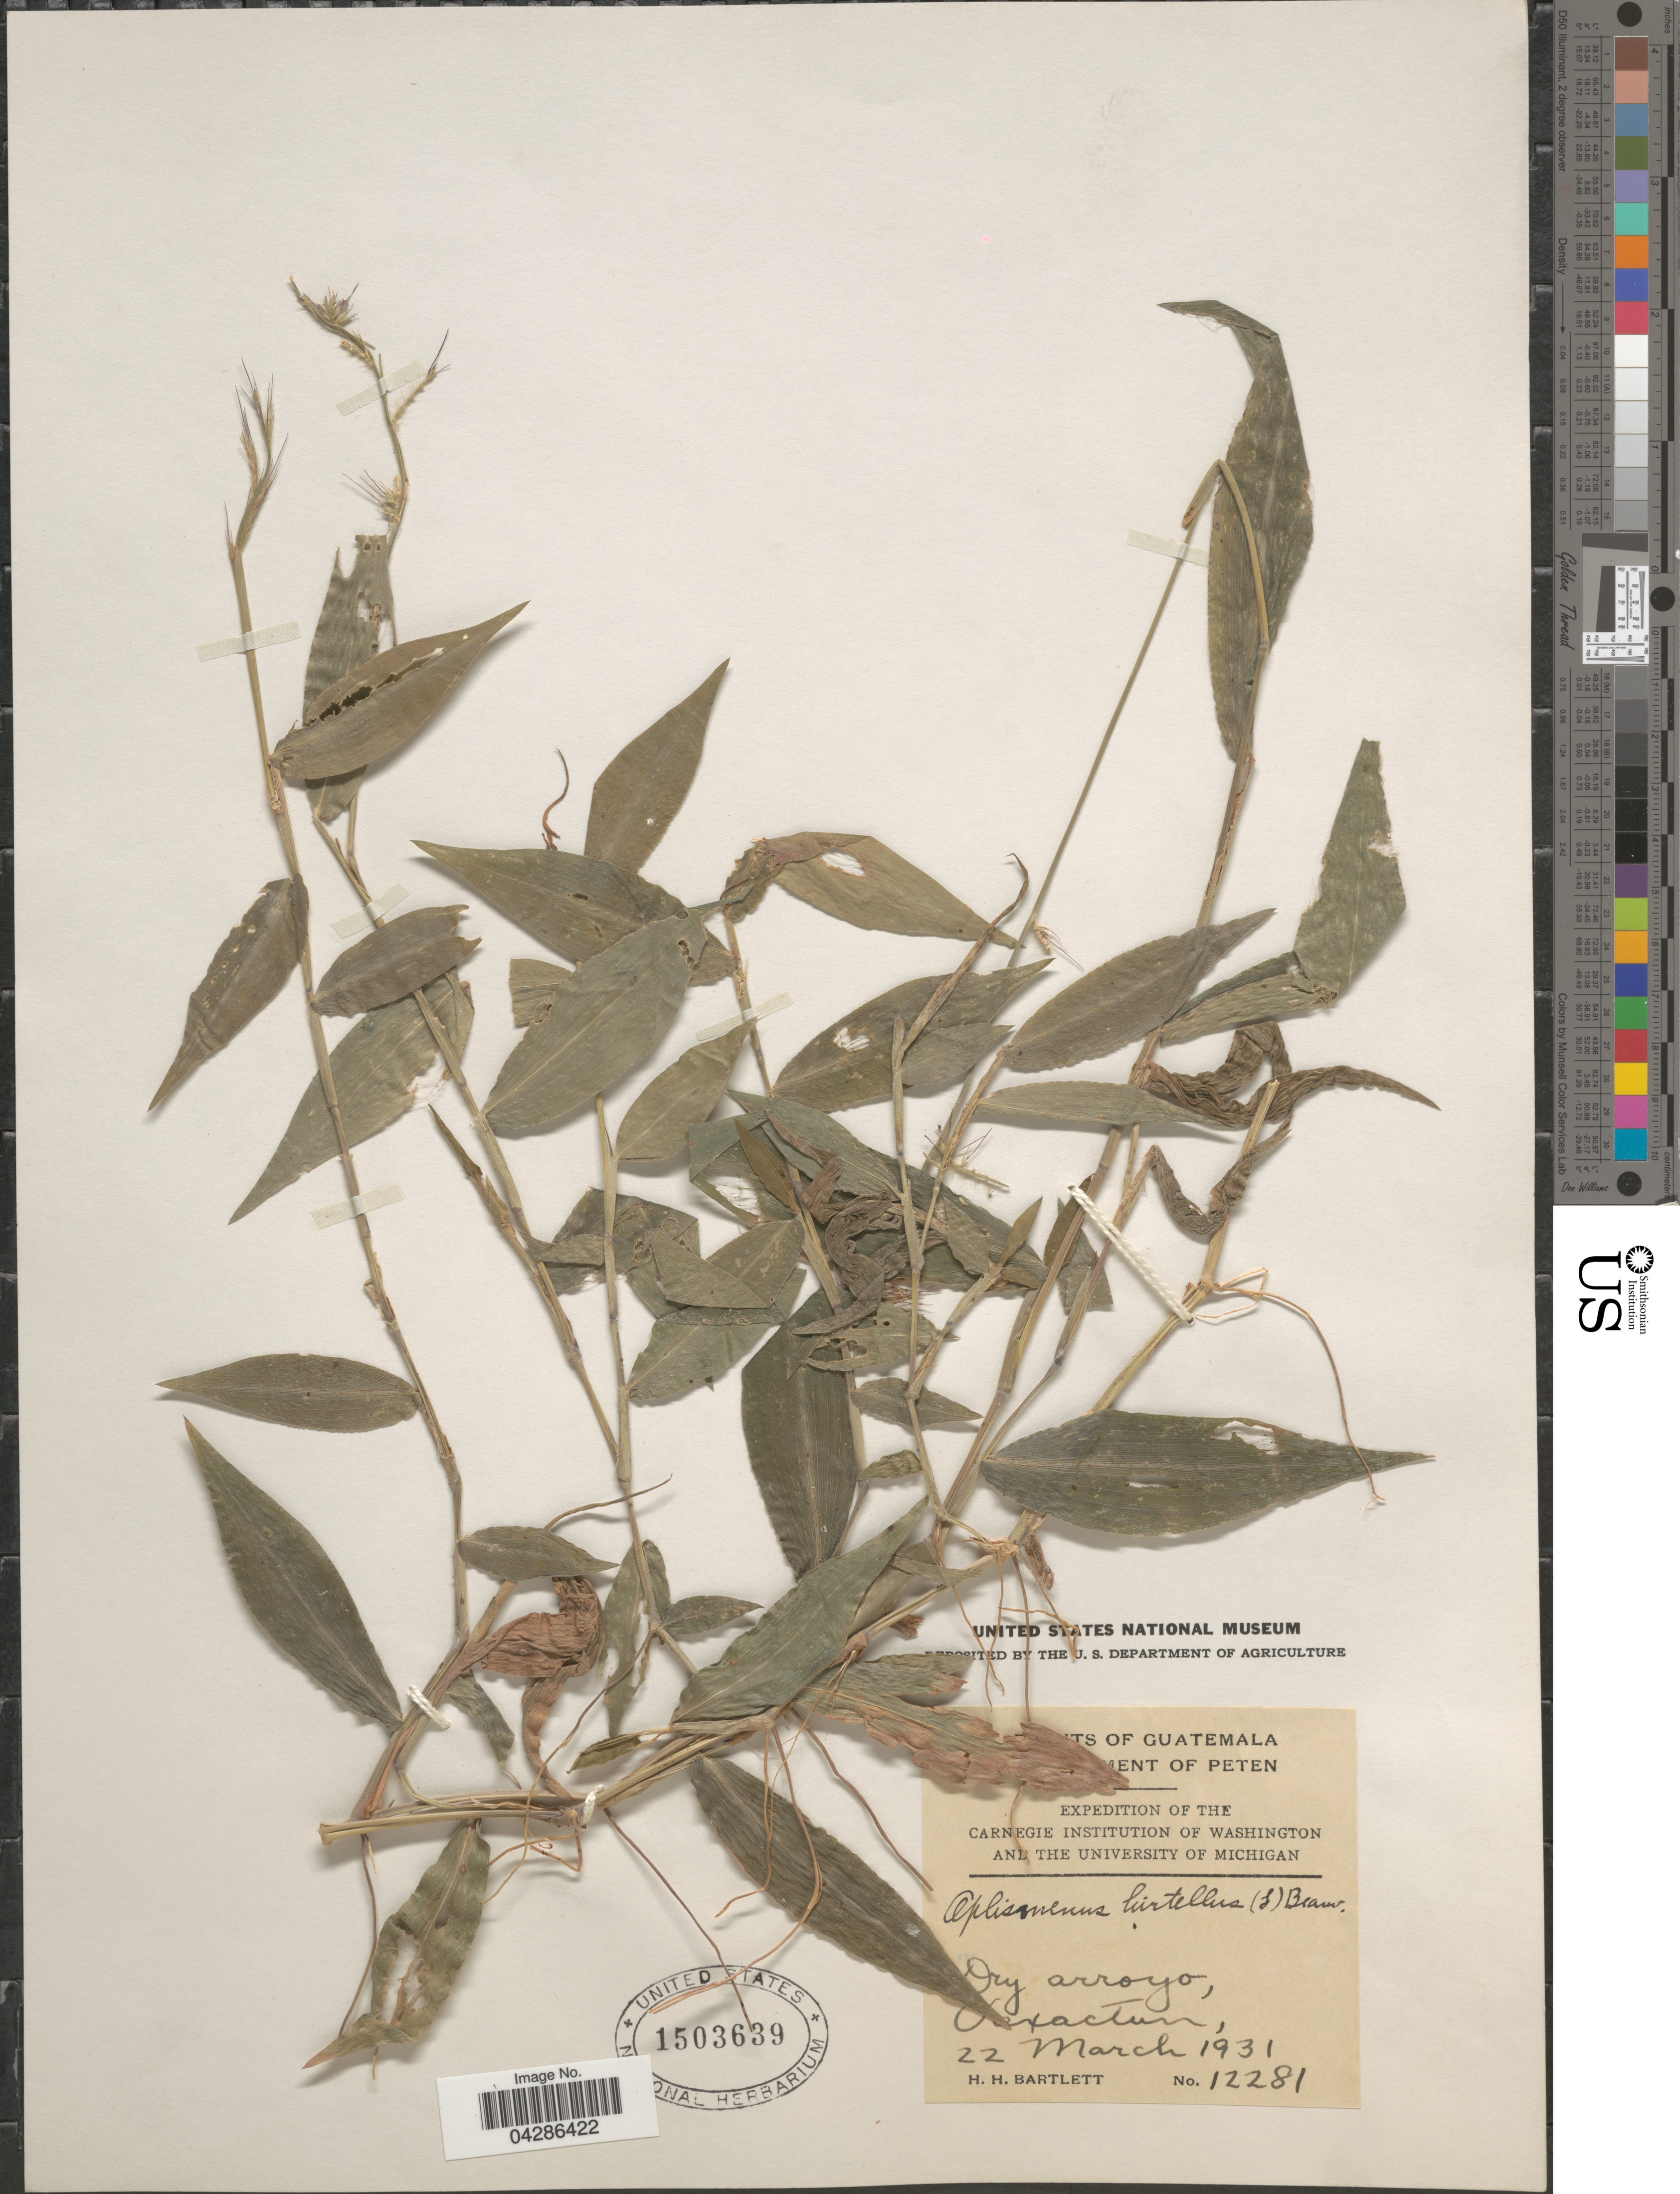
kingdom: Plantae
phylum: Tracheophyta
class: Liliopsida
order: Poales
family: Poaceae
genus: Oplismenus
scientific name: Oplismenus hirtellus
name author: (L.) P. Beauv.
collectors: H. H. Bartlett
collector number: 12281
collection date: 1931-03-22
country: Guatemala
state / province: El Peten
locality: Dry arroyo, Uaxactum.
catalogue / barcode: US 1503639